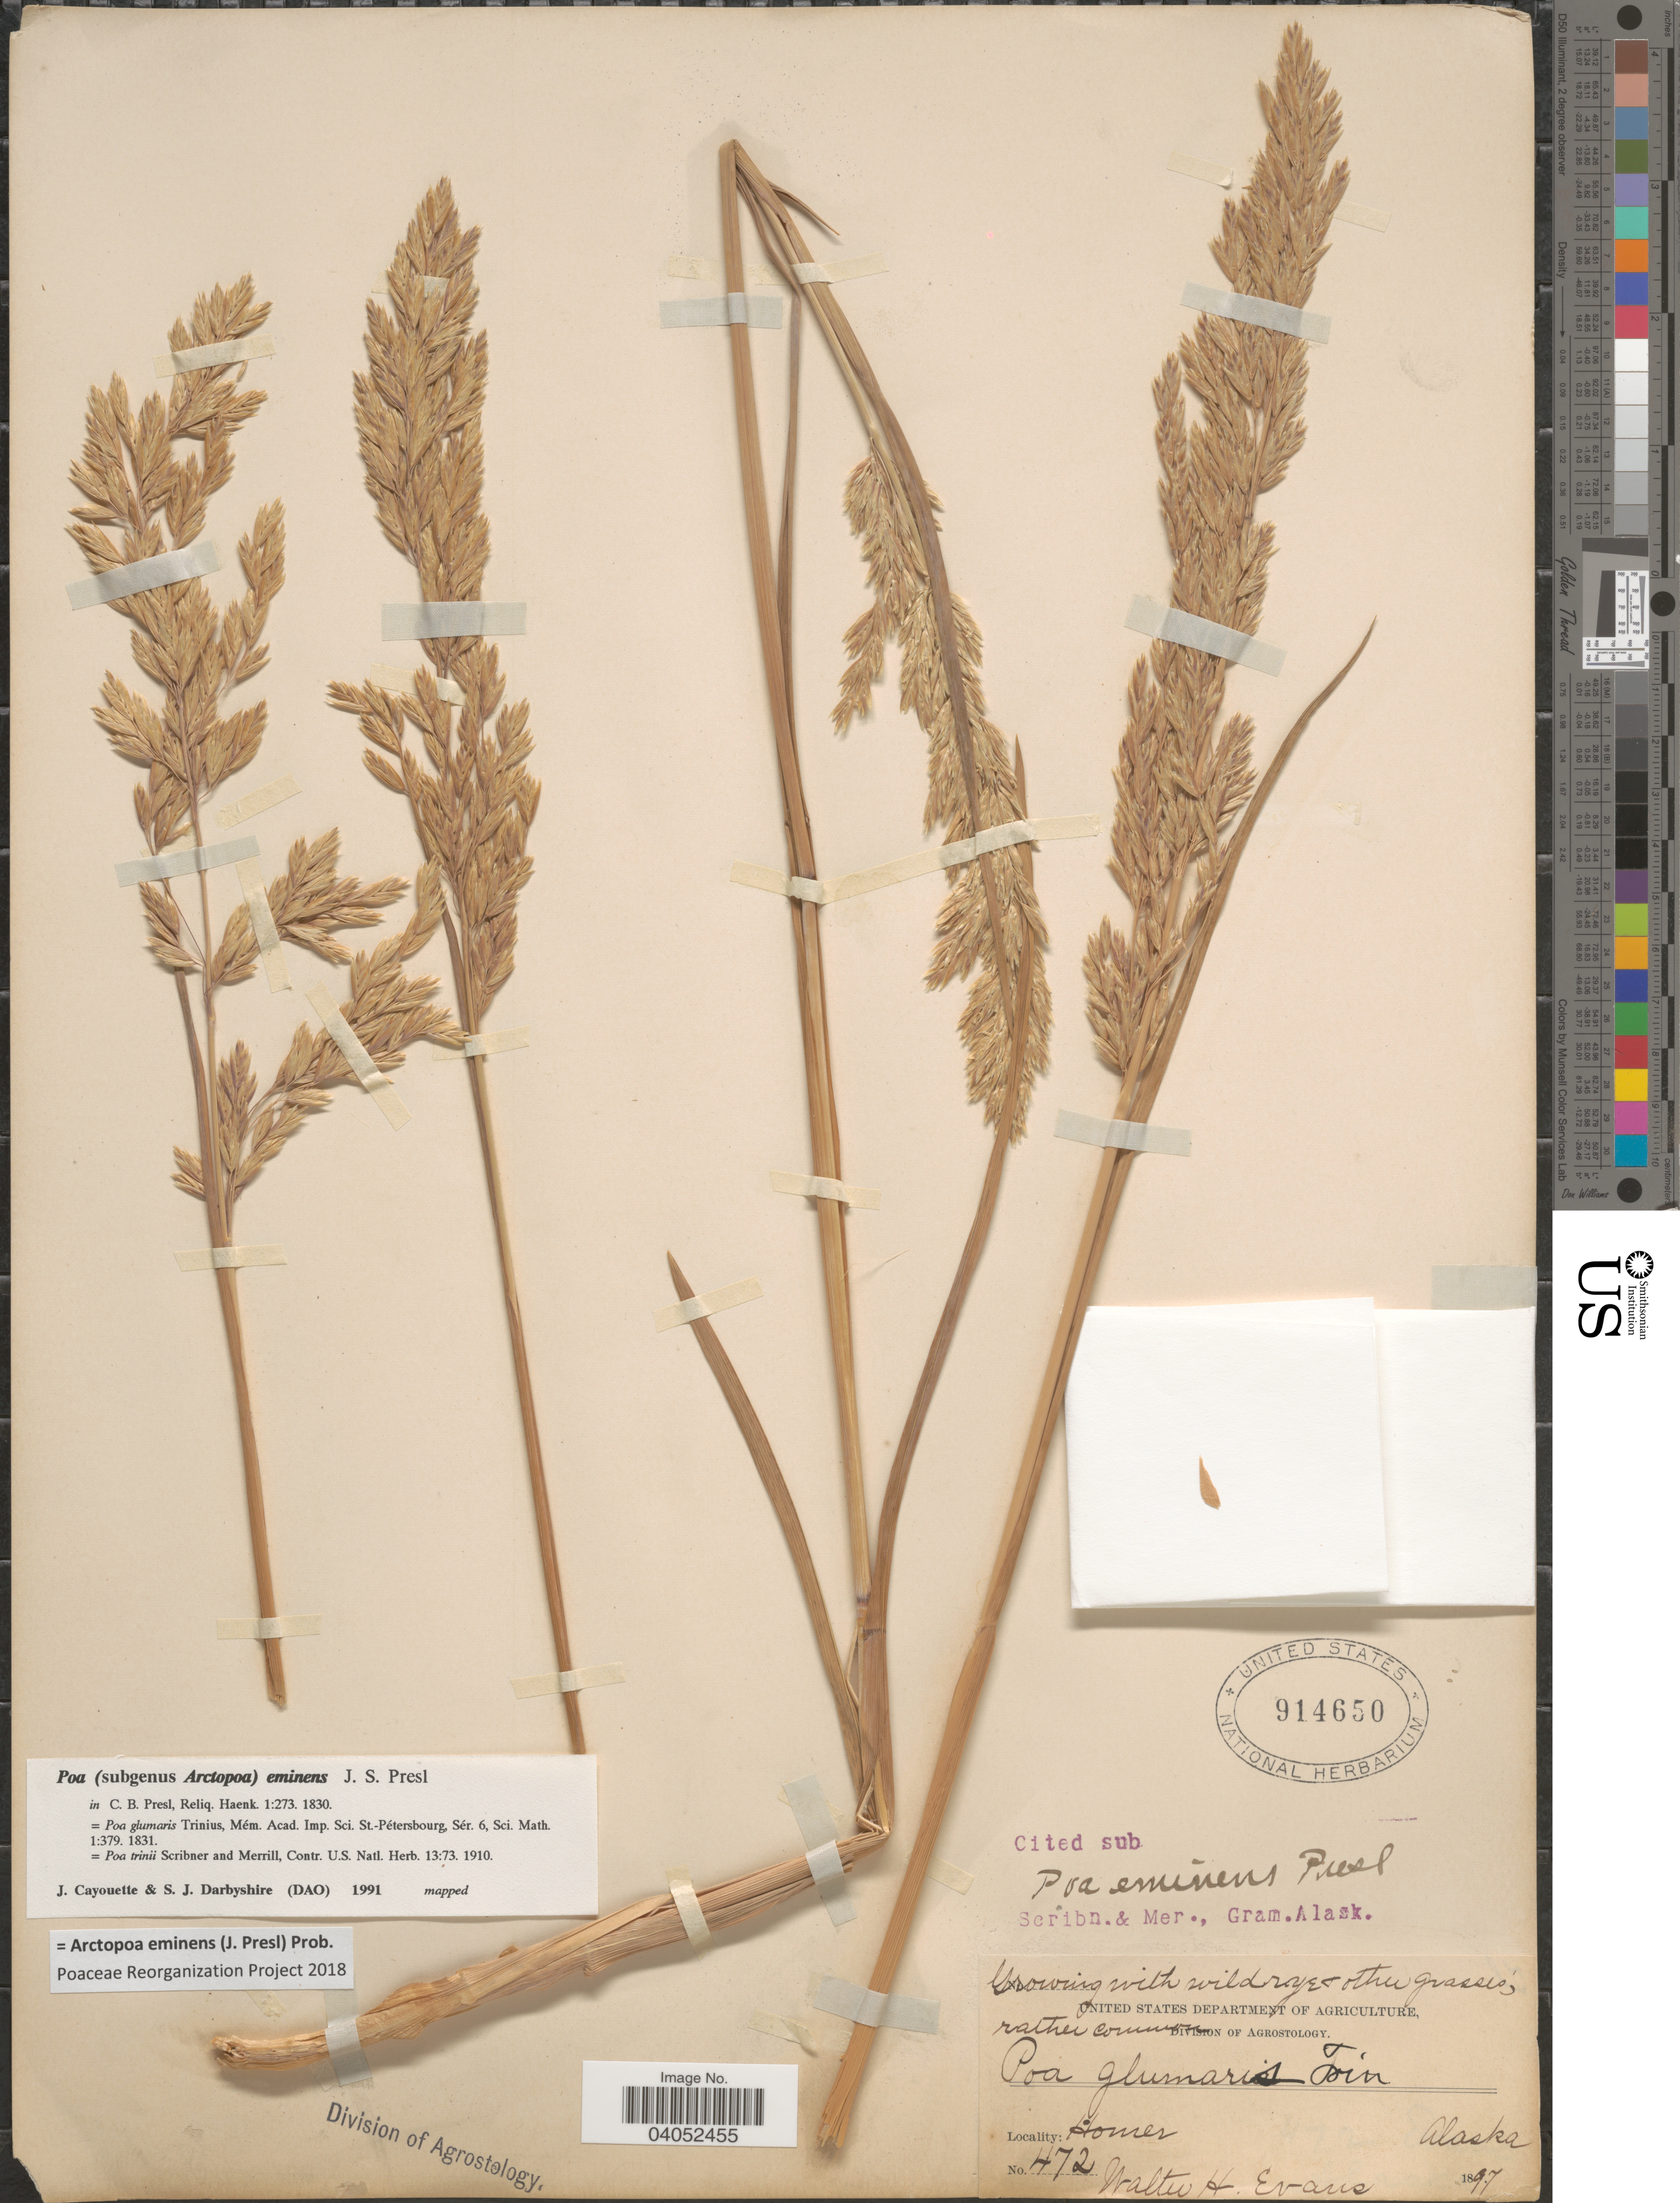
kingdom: Plantae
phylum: Tracheophyta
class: Liliopsida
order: Poales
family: Poaceae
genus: Arctopoa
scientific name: Arctopoa eminens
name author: (J. Presl) Prob.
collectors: W. H. Evans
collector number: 472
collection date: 1897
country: United States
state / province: Alaska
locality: Homer.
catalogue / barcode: US 914650